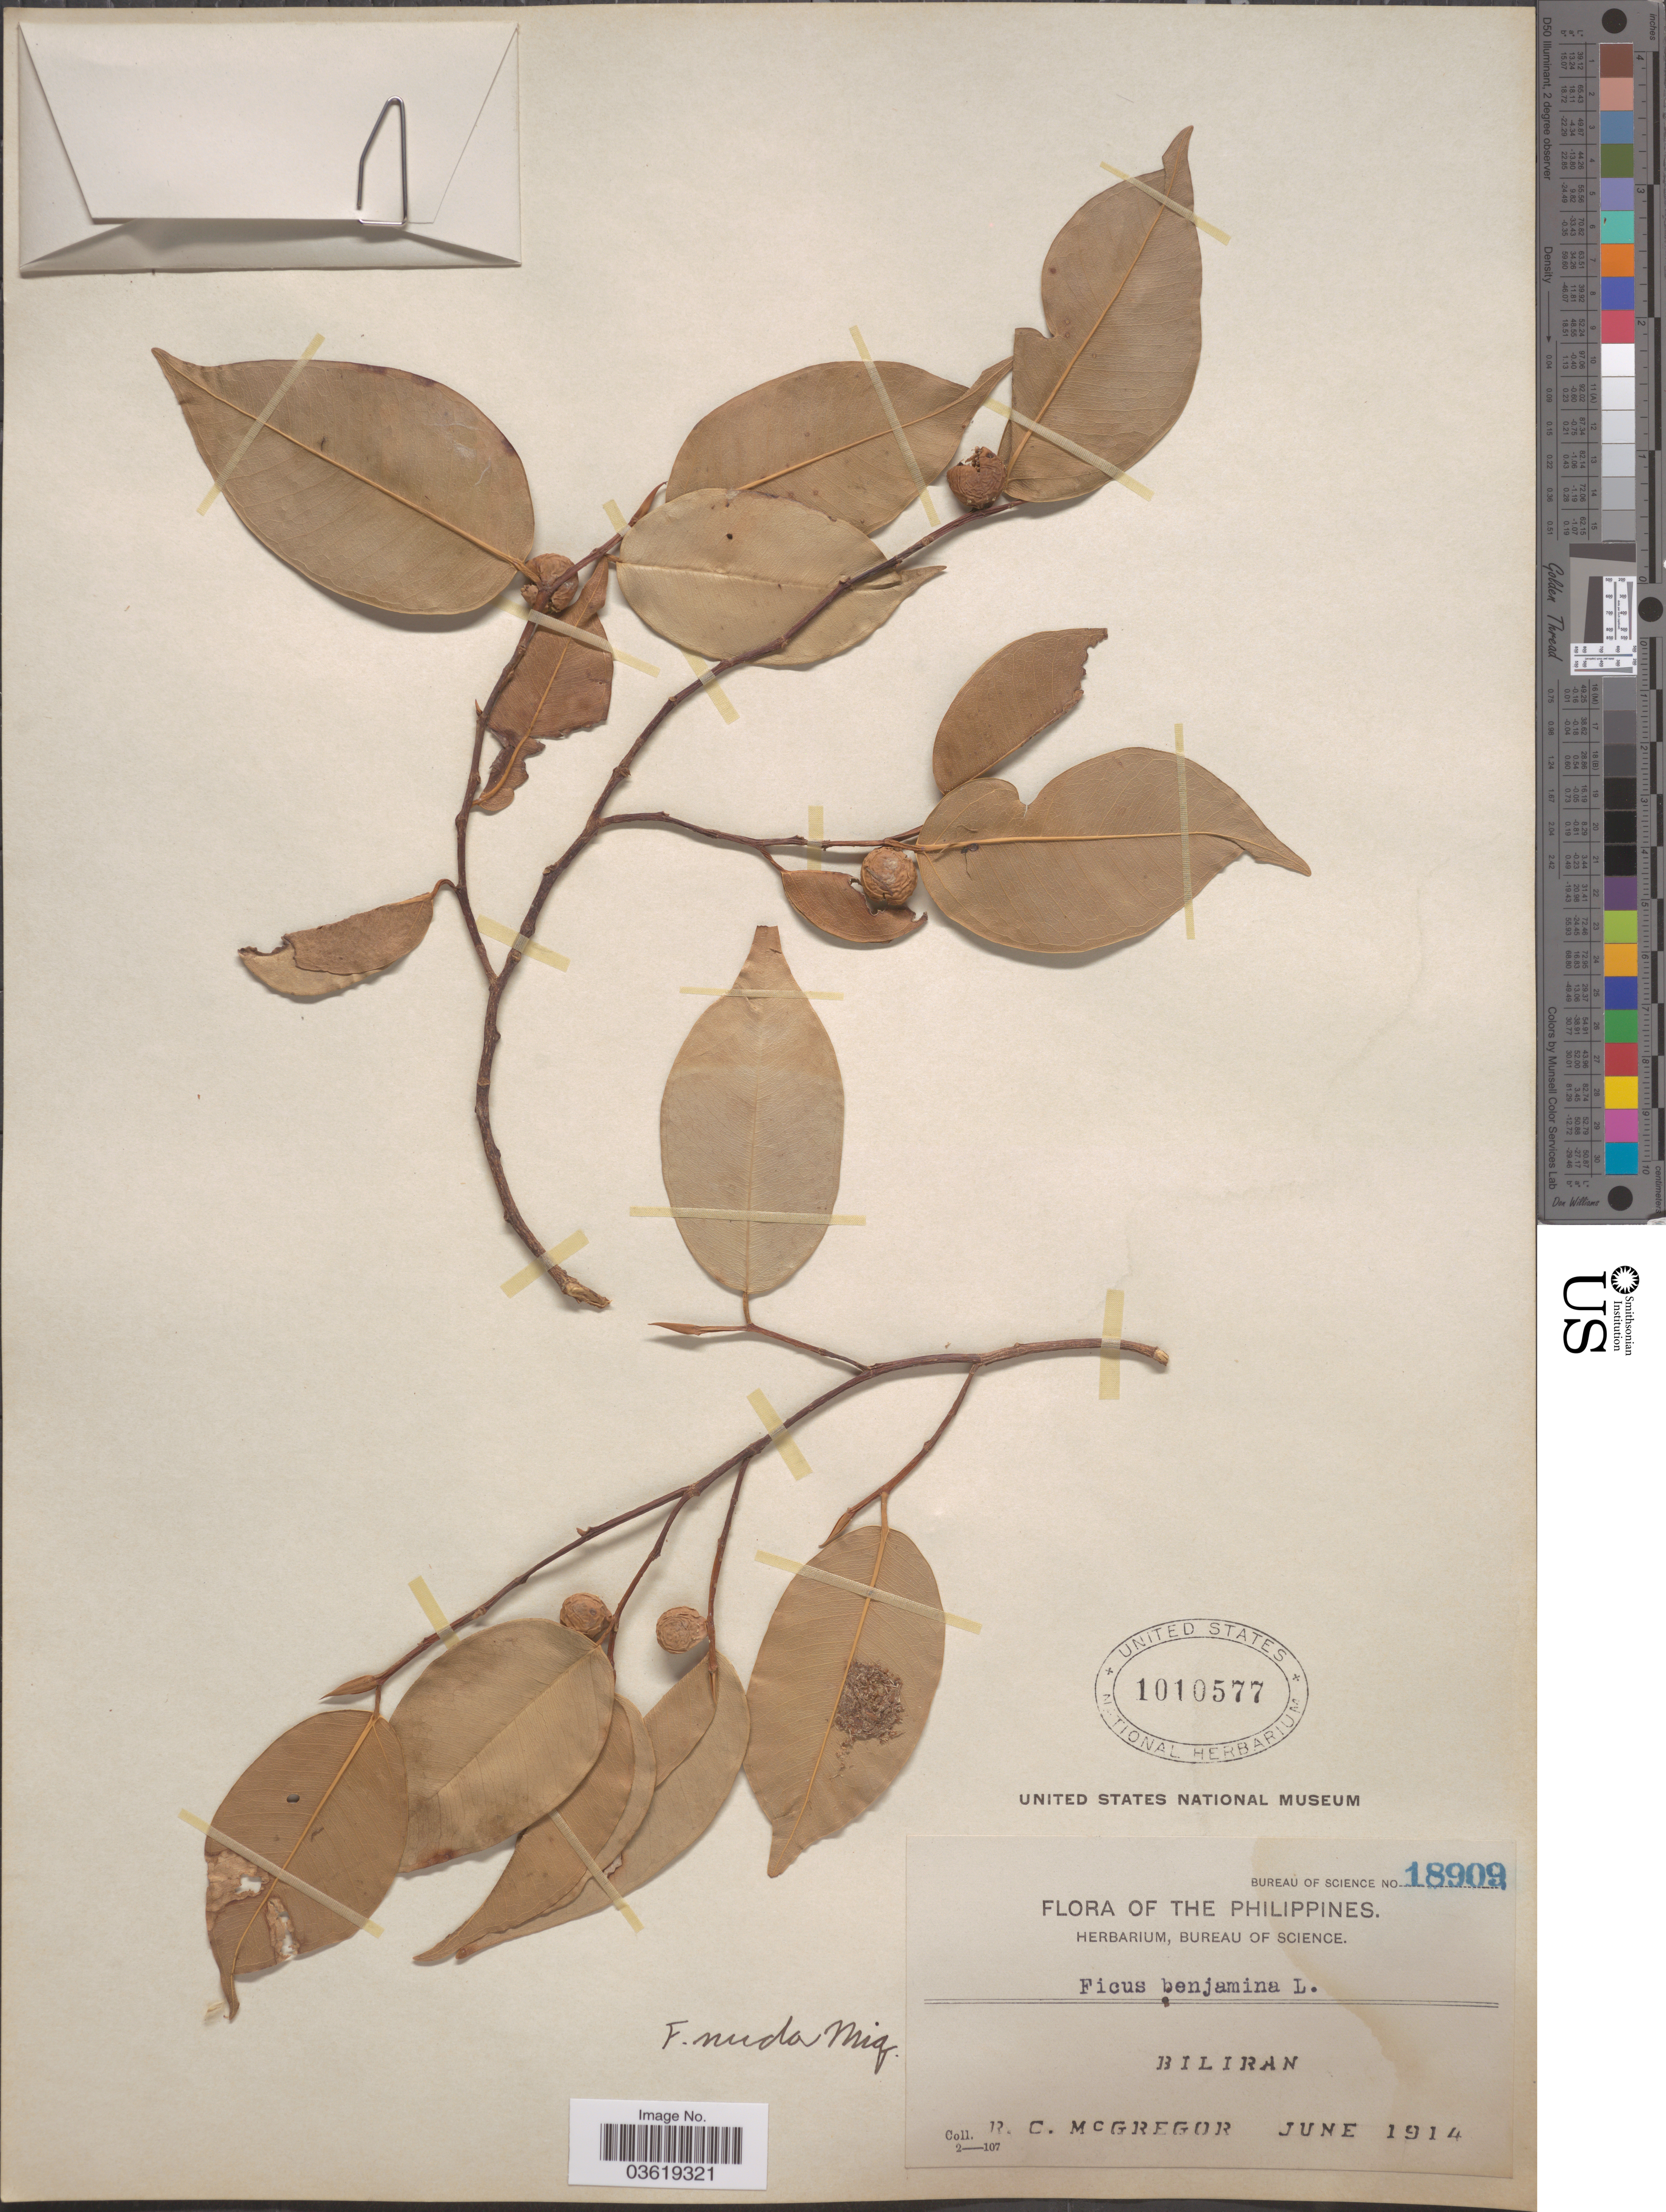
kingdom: Plantae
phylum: Tracheophyta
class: Magnoliopsida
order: Rosales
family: Moraceae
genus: Ficus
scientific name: Ficus nuda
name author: (Miq.) Miq.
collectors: R. C. McGregor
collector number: Bureau of Science 18909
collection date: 1914-06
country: Philippines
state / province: Eastern Visayas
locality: Biliran.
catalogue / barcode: US 1010577